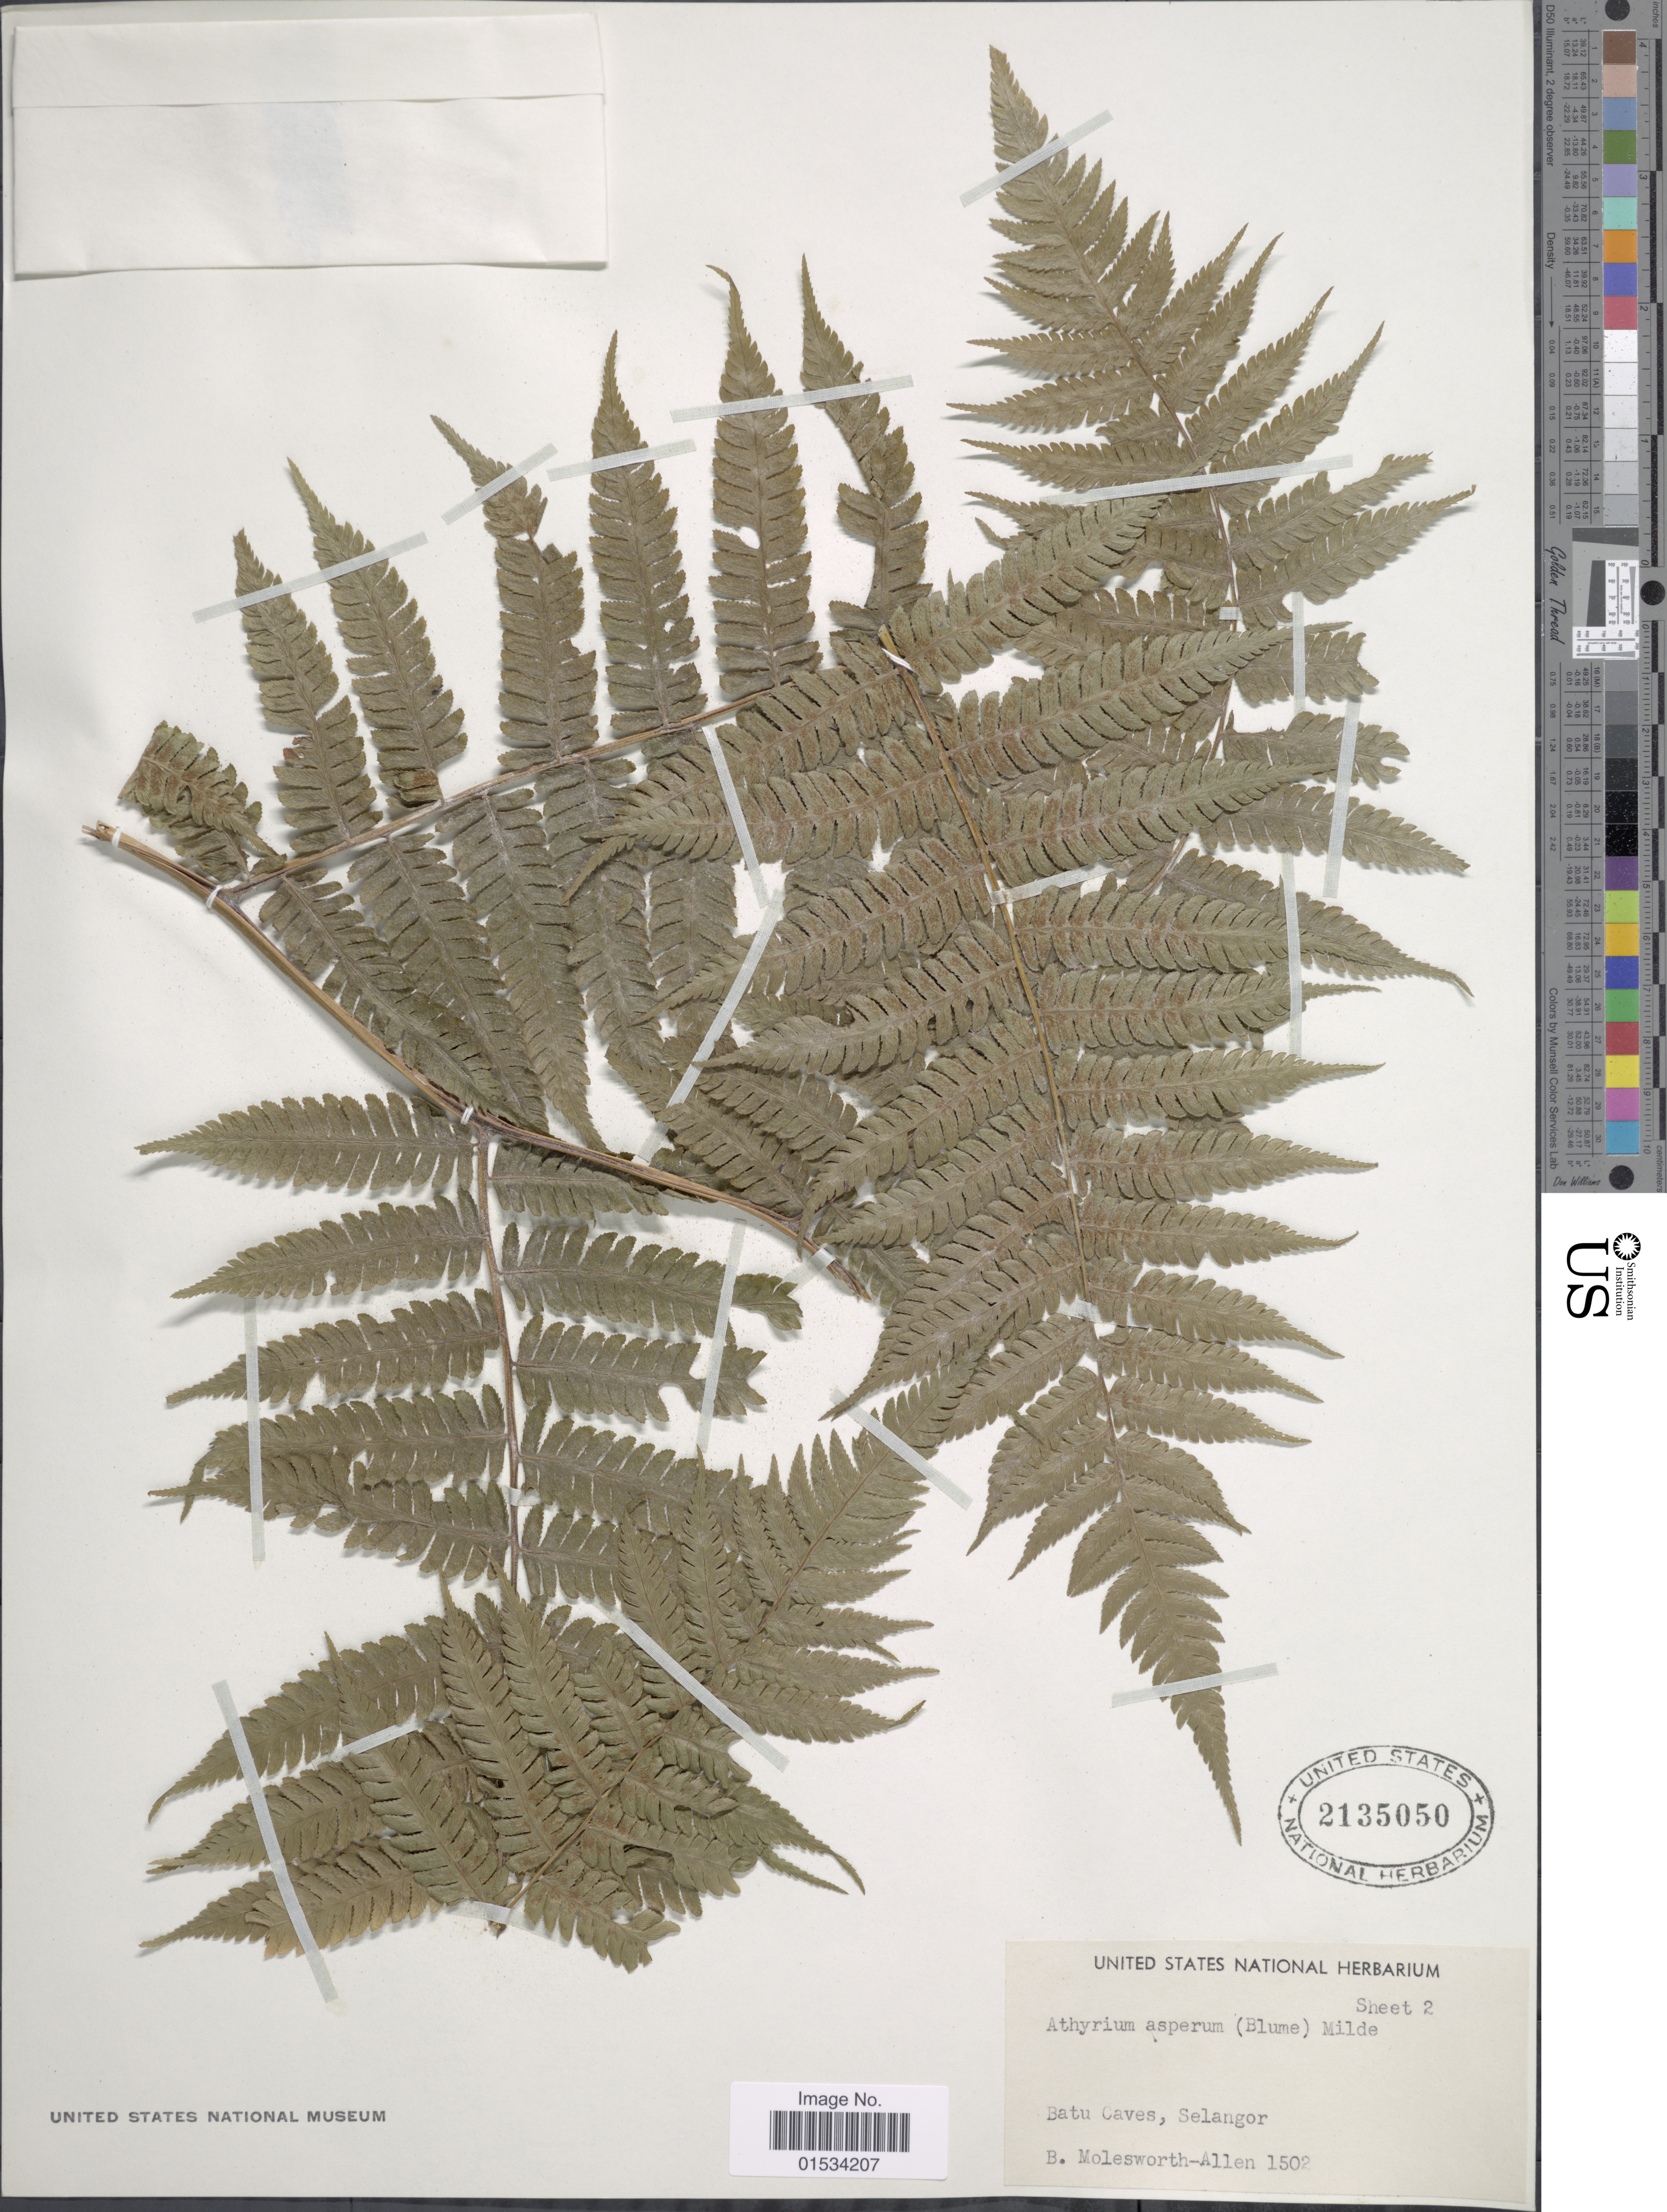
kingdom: Plantae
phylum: Tracheophyta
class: Polypodiopsida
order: Polypodiales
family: Athyriaceae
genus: Diplazium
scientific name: Diplazium polypodioides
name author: Blume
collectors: B. E. G. Molesworth-Allen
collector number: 1502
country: Malaysia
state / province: Selangor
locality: Batu Caves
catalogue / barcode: US 2135050